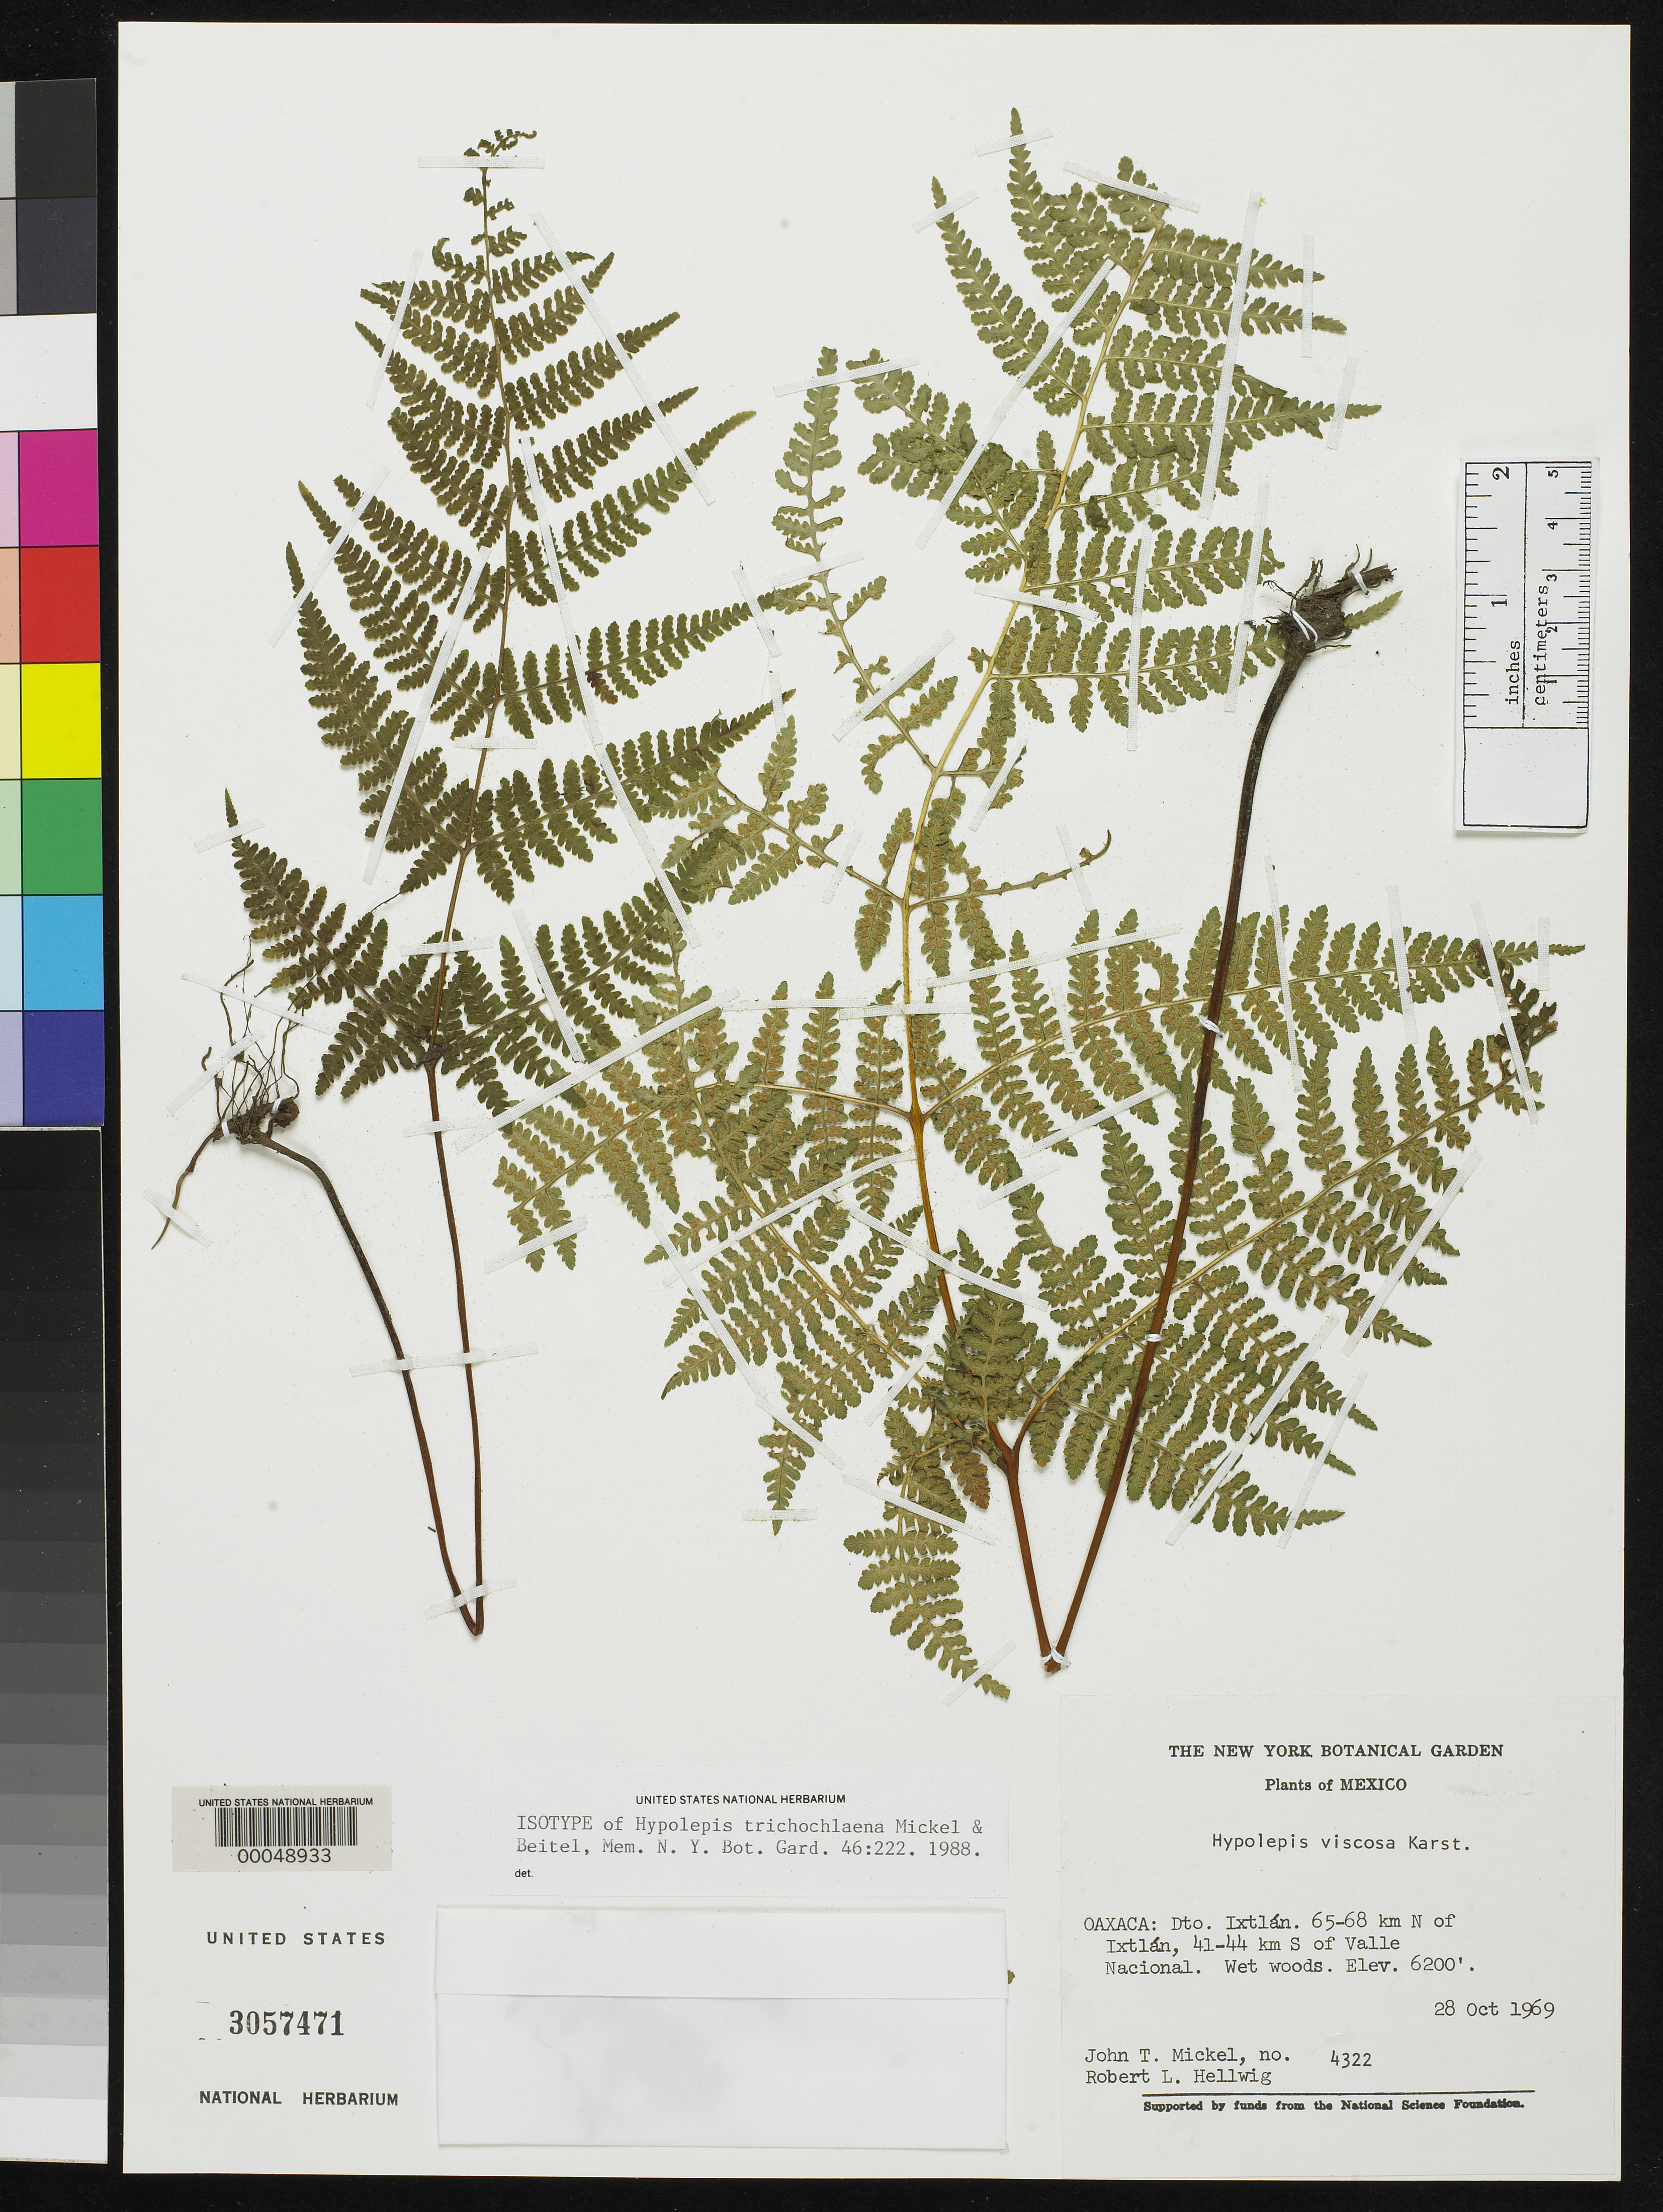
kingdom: Plantae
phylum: Tracheophyta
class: Polypodiopsida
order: Polypodiales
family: Dennstaedtiaceae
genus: Hypolepis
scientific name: Hypolepis trichochlaena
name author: Mickel & Beitel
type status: Isotype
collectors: J. T. Mickel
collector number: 4322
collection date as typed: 28 Oct 1969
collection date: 1969-10-28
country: Mexico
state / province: Oaxaca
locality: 65-68 km N of Ixtlan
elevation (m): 1890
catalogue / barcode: US 3057471